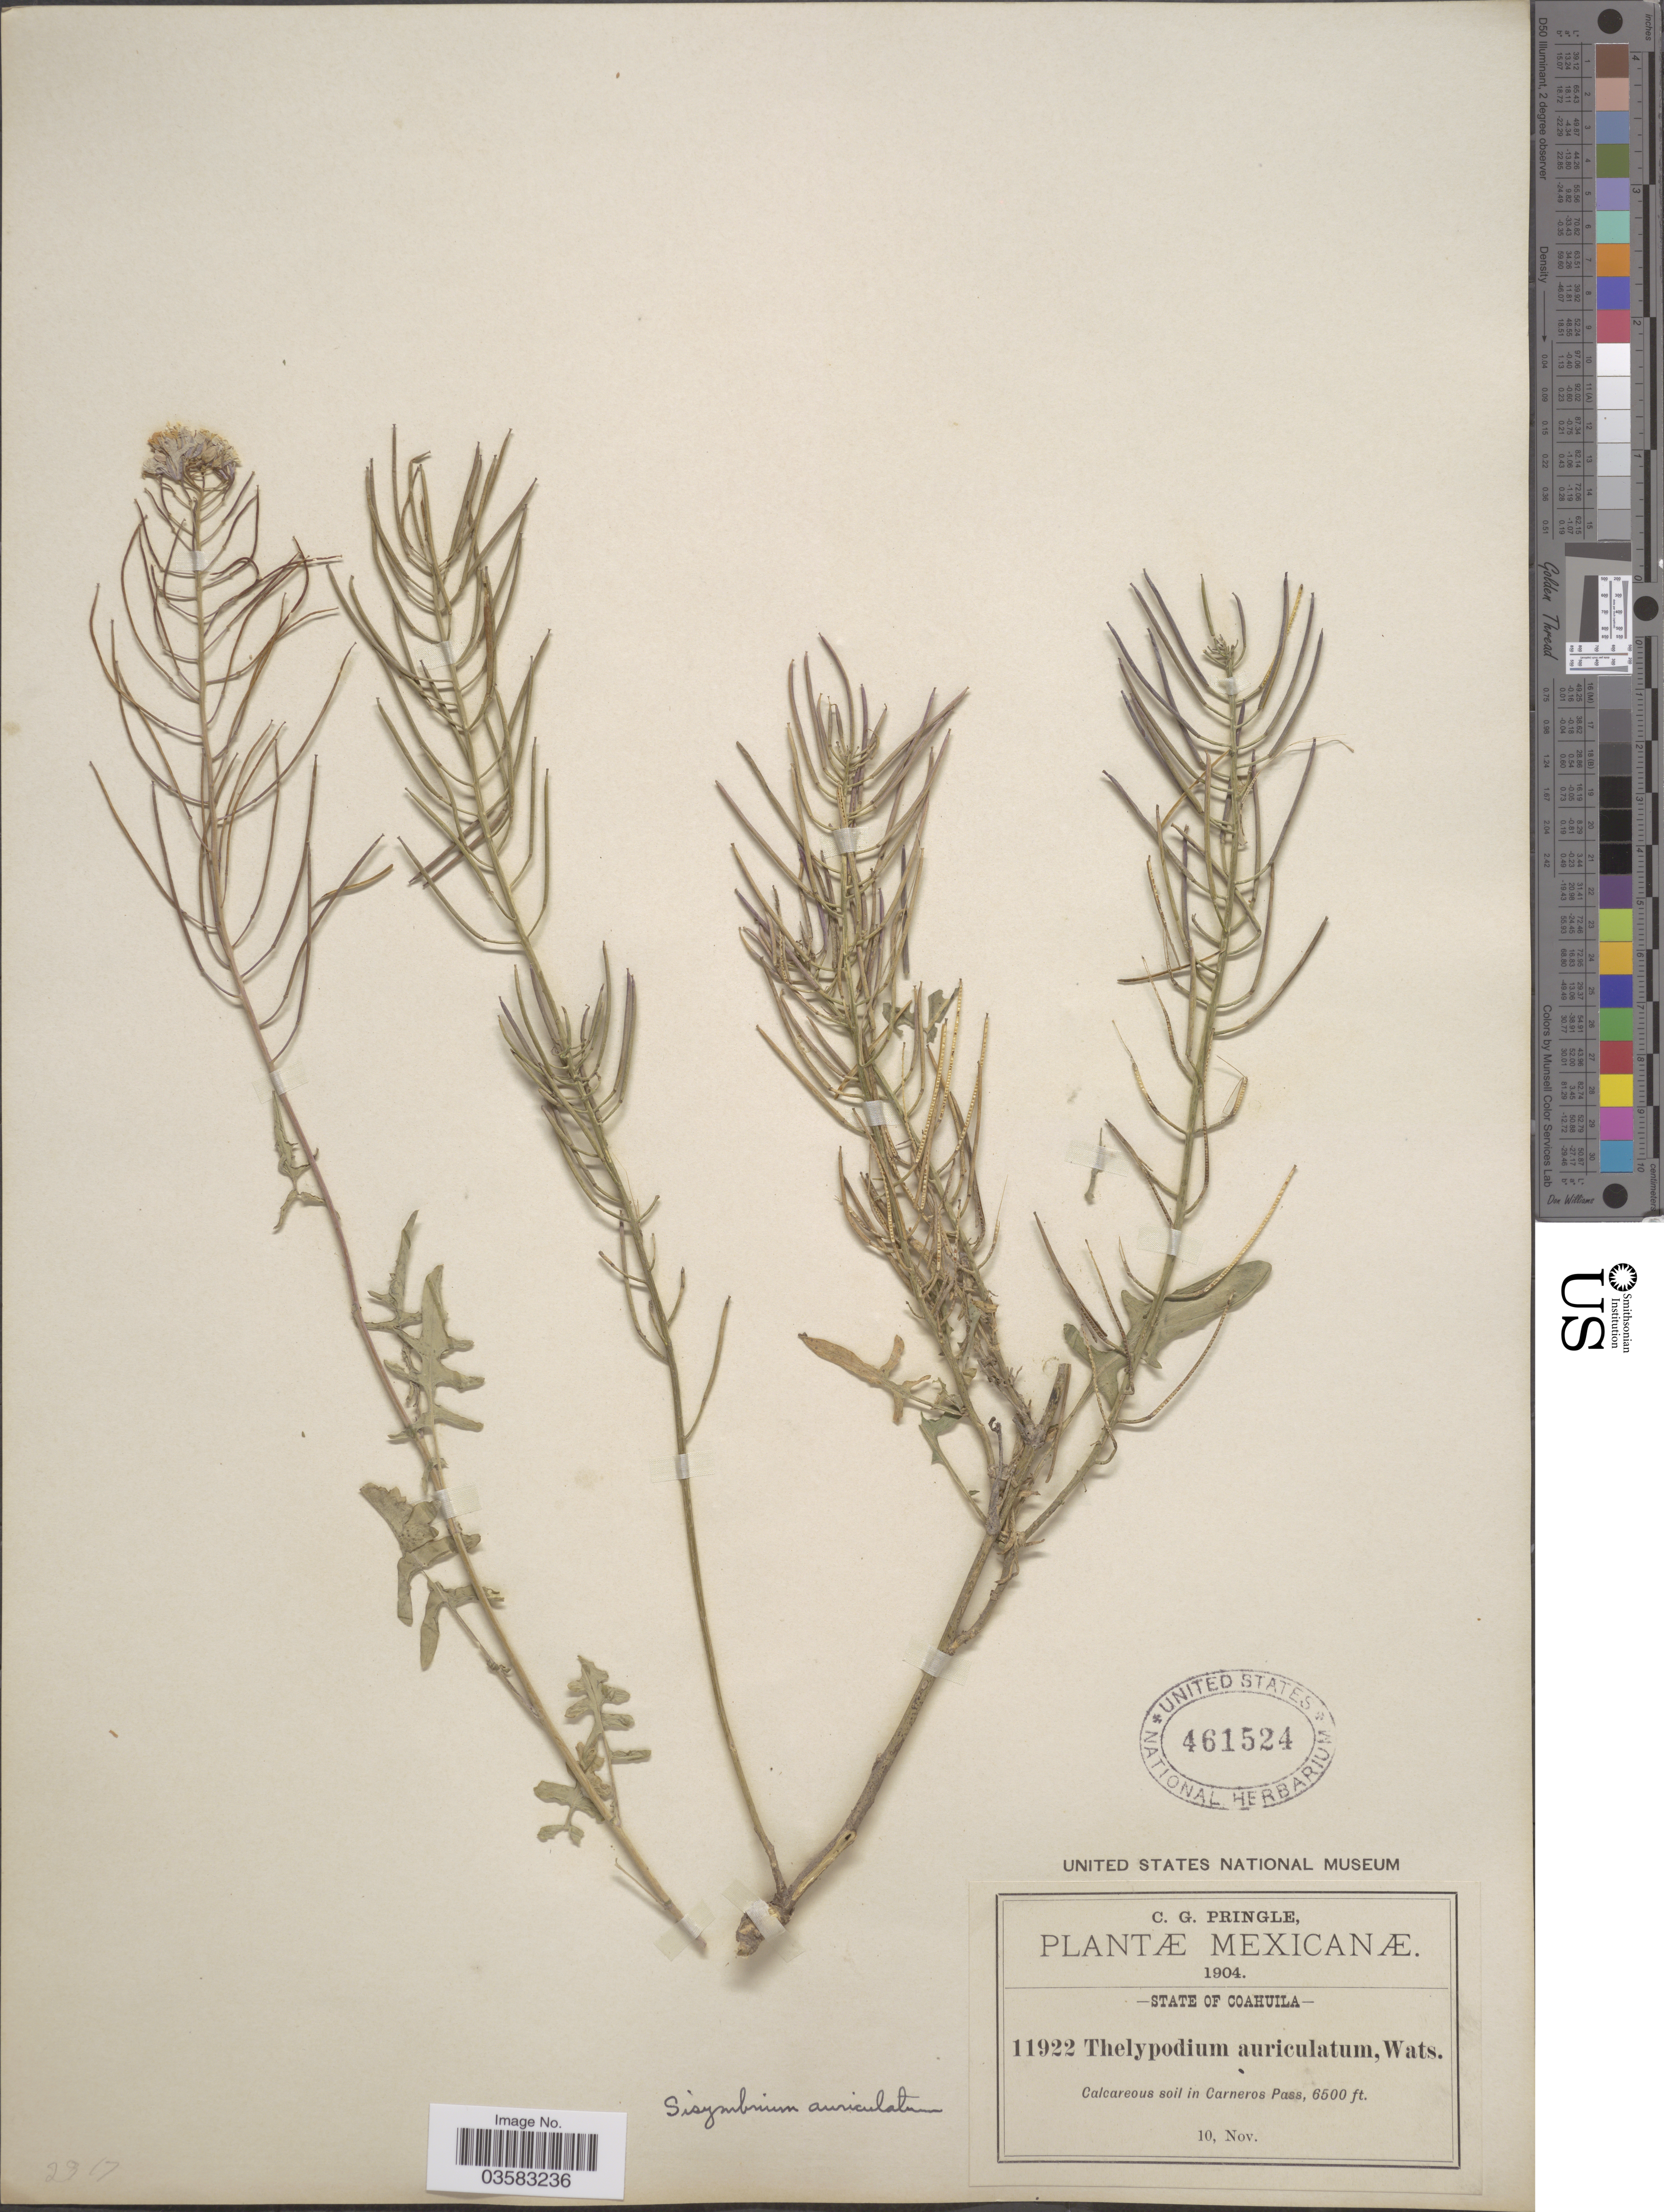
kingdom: Plantae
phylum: Tracheophyta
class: Magnoliopsida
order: Brassicales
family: Brassicaceae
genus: Sisymbrium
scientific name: Sisymbrium auriculatum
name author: A. Gray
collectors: C. G. Pringle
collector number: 11922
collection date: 1904-11-10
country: Mexico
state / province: Coahuila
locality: Calcareous soil in Carneros Pass.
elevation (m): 1981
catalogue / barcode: US 461524